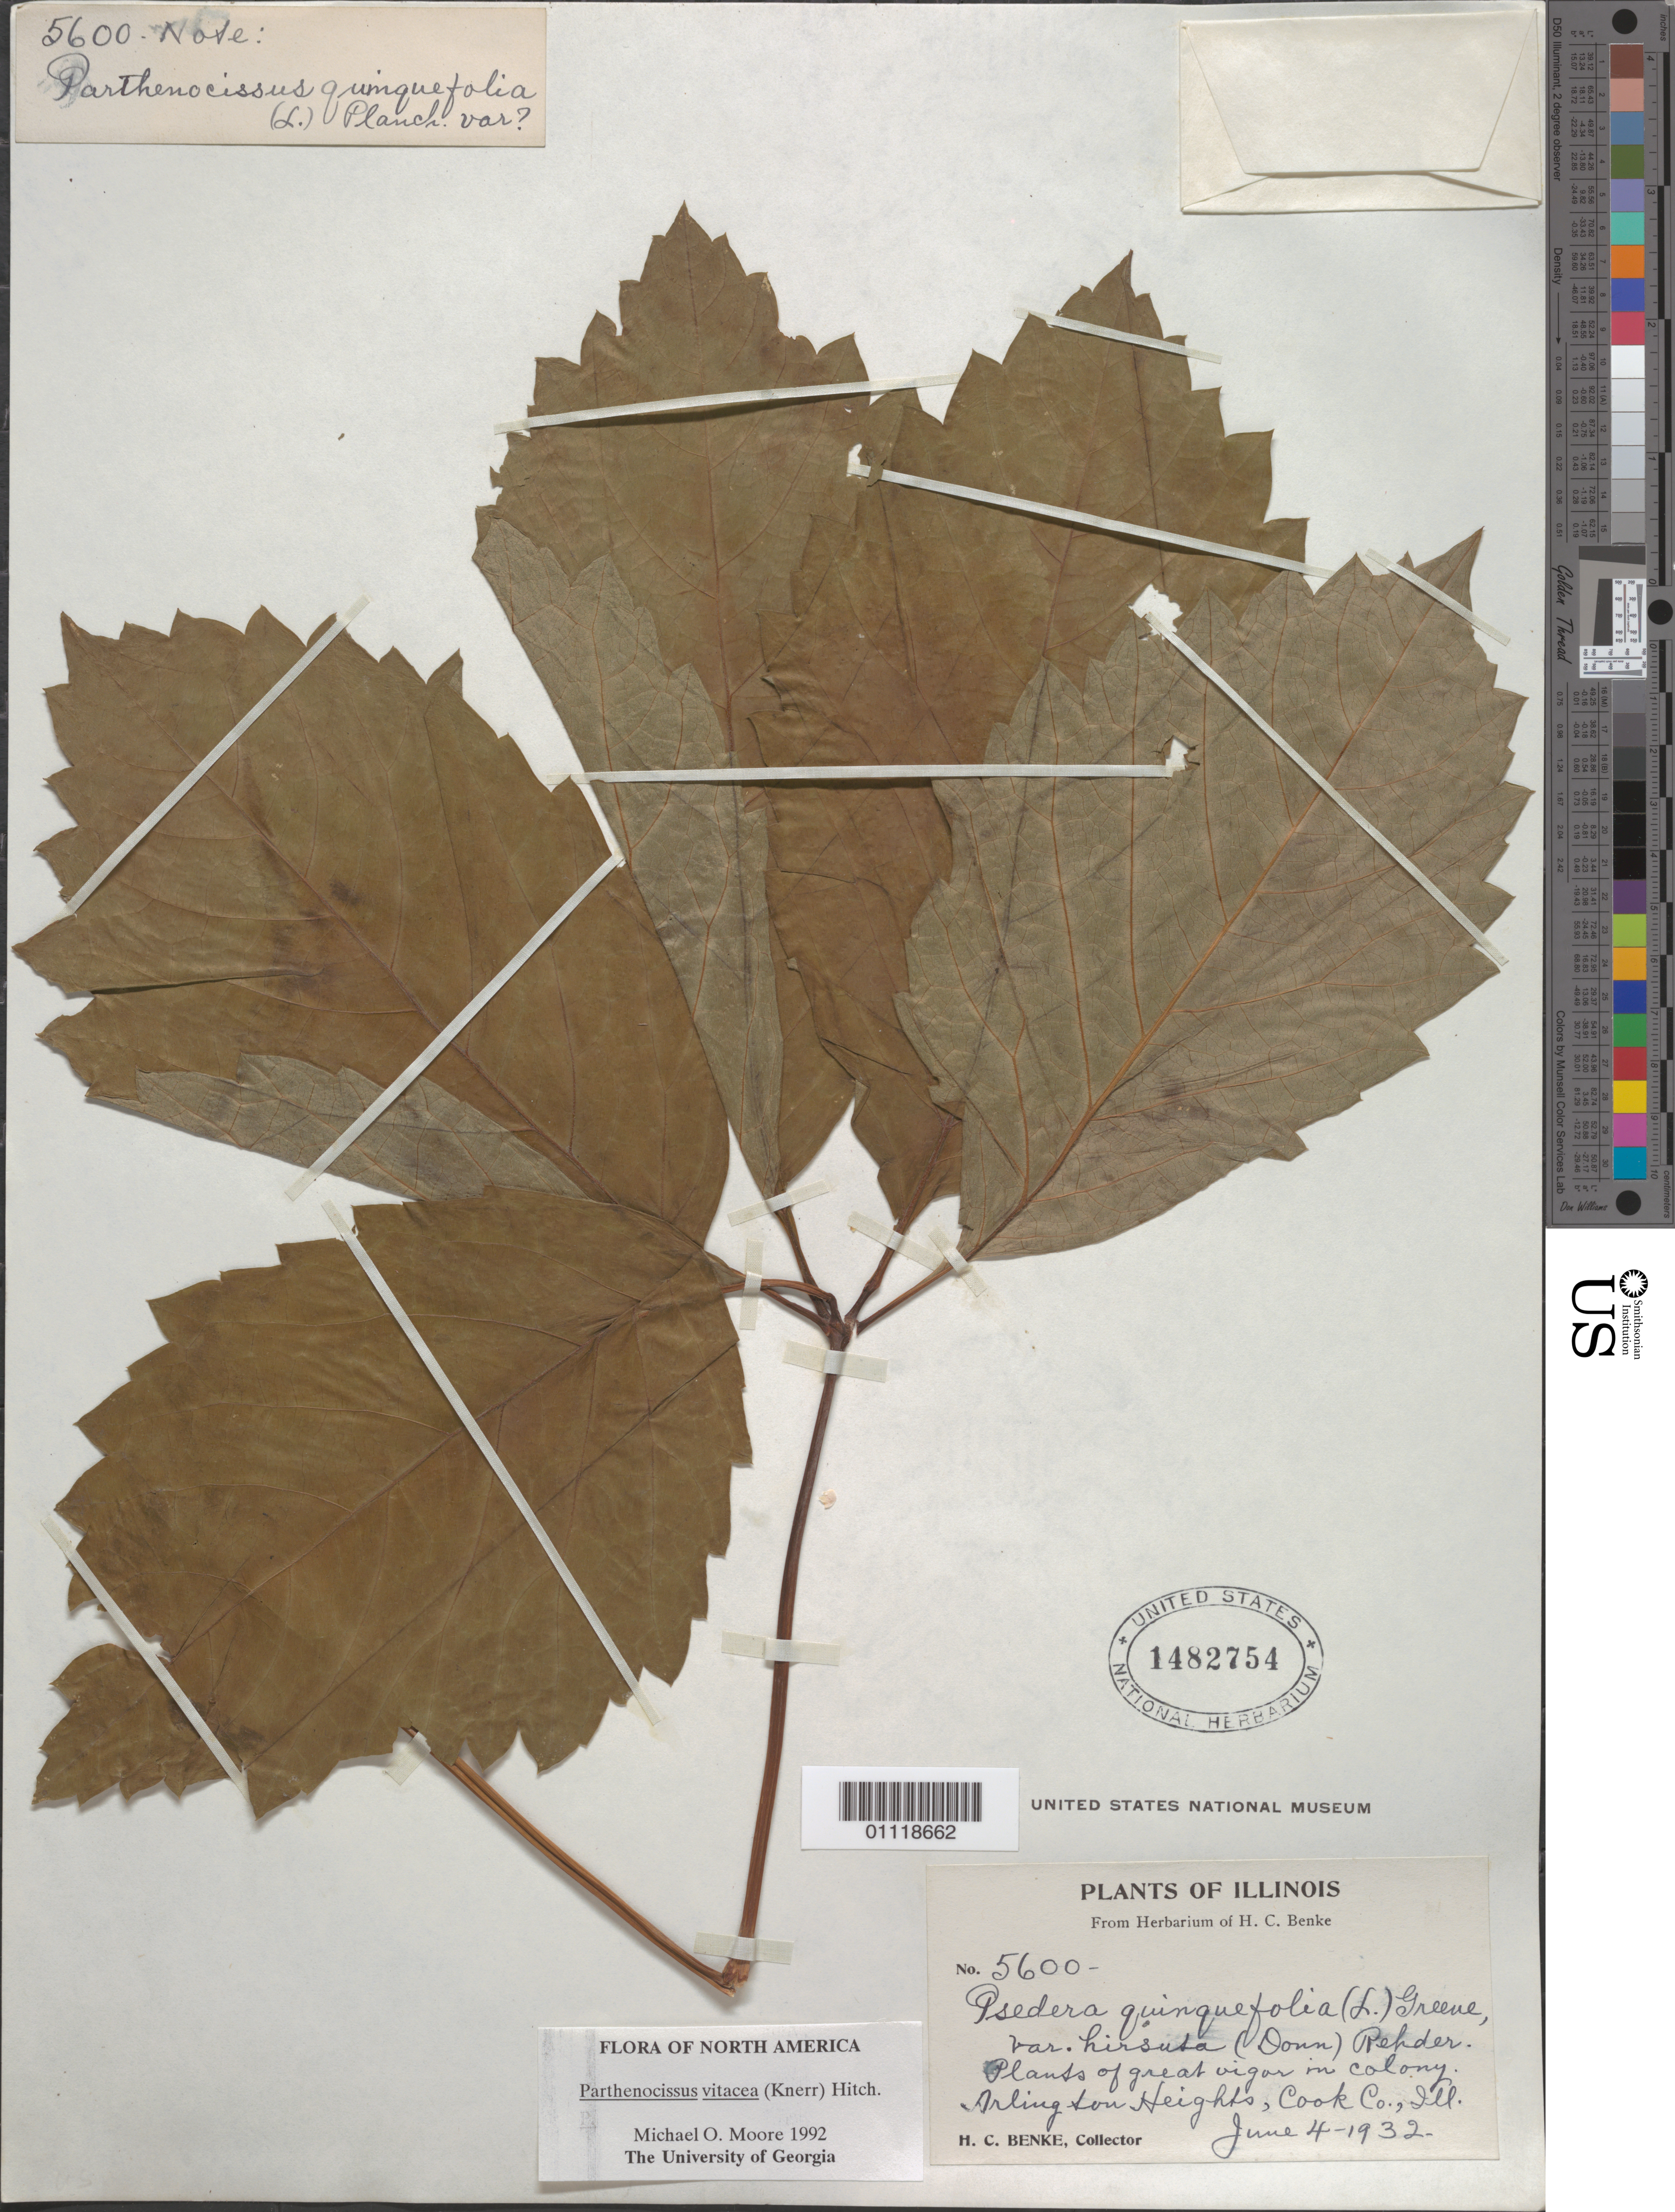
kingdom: Plantae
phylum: Tracheophyta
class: Magnoliopsida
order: Vitales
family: Vitaceae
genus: Parthenocissus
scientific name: Parthenocissus vitacea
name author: (Knerr) Hitchc.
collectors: H. Benke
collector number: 5600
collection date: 1932-06-04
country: United States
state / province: Illinois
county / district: Cook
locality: Arlington Heights.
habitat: Plants of great vigar in colony.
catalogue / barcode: US 1482754